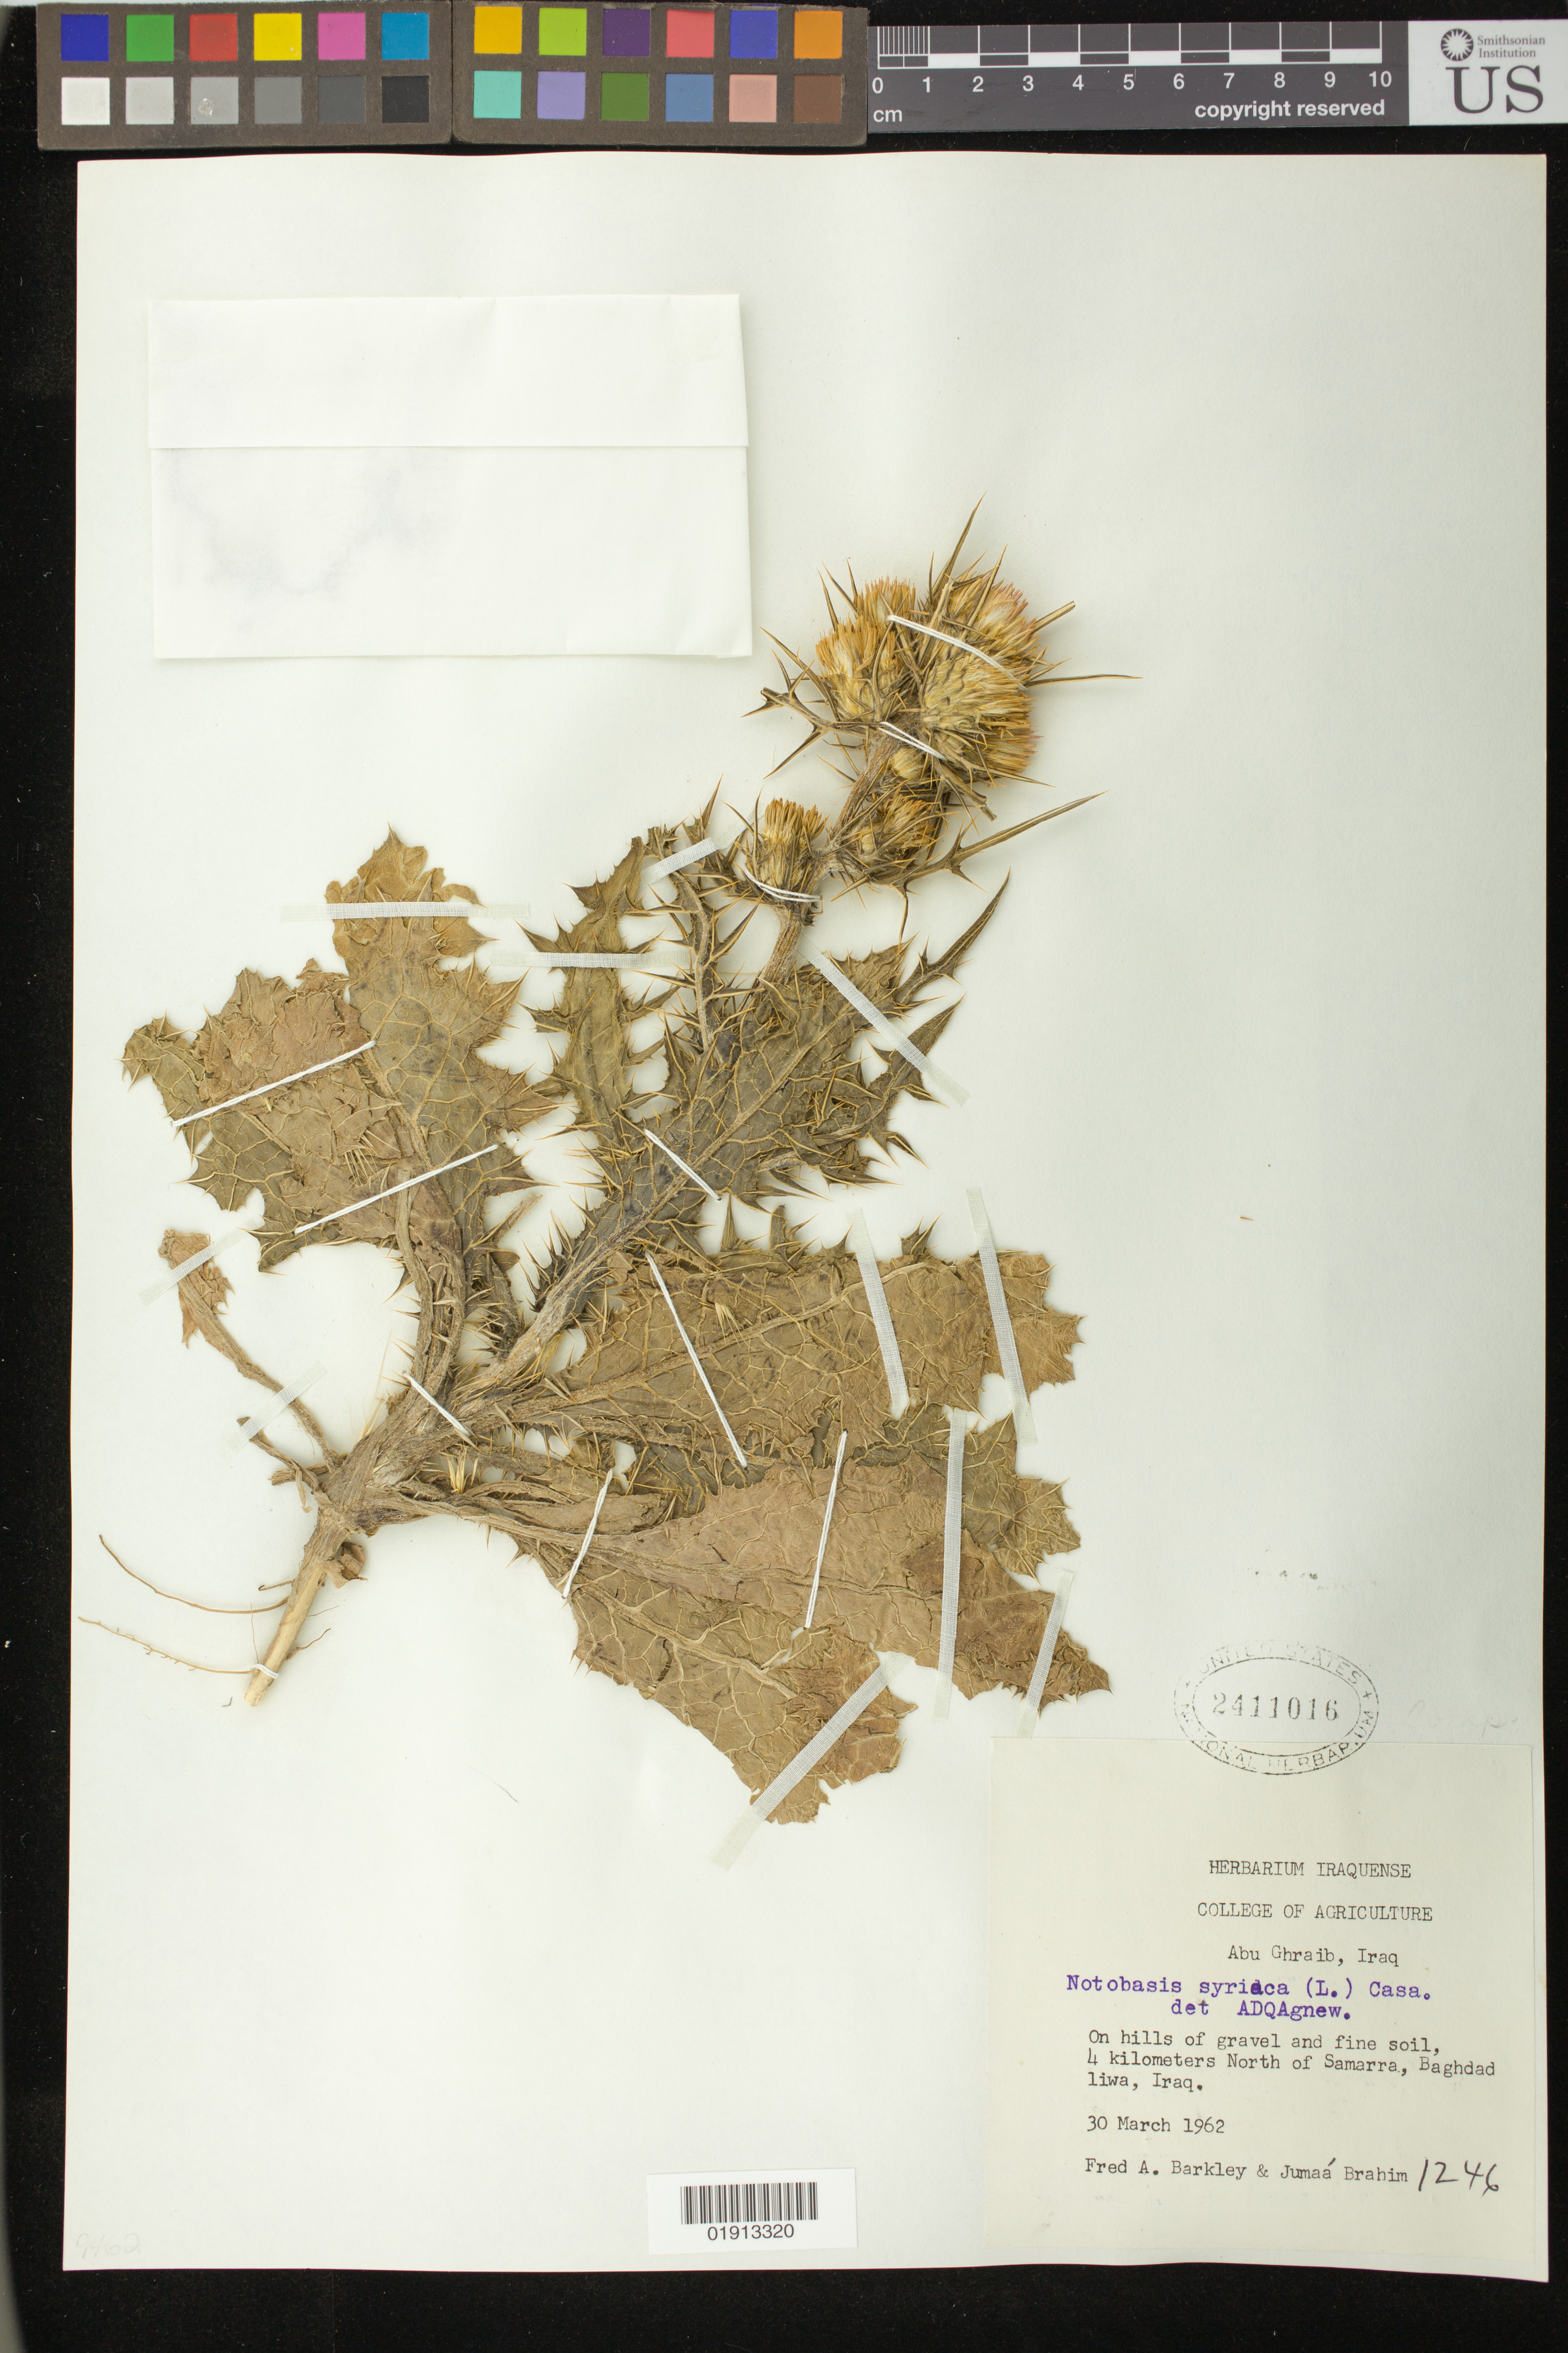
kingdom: Plantae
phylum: Tracheophyta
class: Magnoliopsida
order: Asterales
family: Asteraceae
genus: Notobasis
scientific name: Notobasis syriaca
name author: (L.) Cass.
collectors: F. A. Barkley & Brahim M., J.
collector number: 1246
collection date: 1962-03-30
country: Iraq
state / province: Baghdad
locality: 4 kilometers North of Samarra, Baghdad liwa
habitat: On hills of gravel and fine soil.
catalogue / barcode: US 2411016